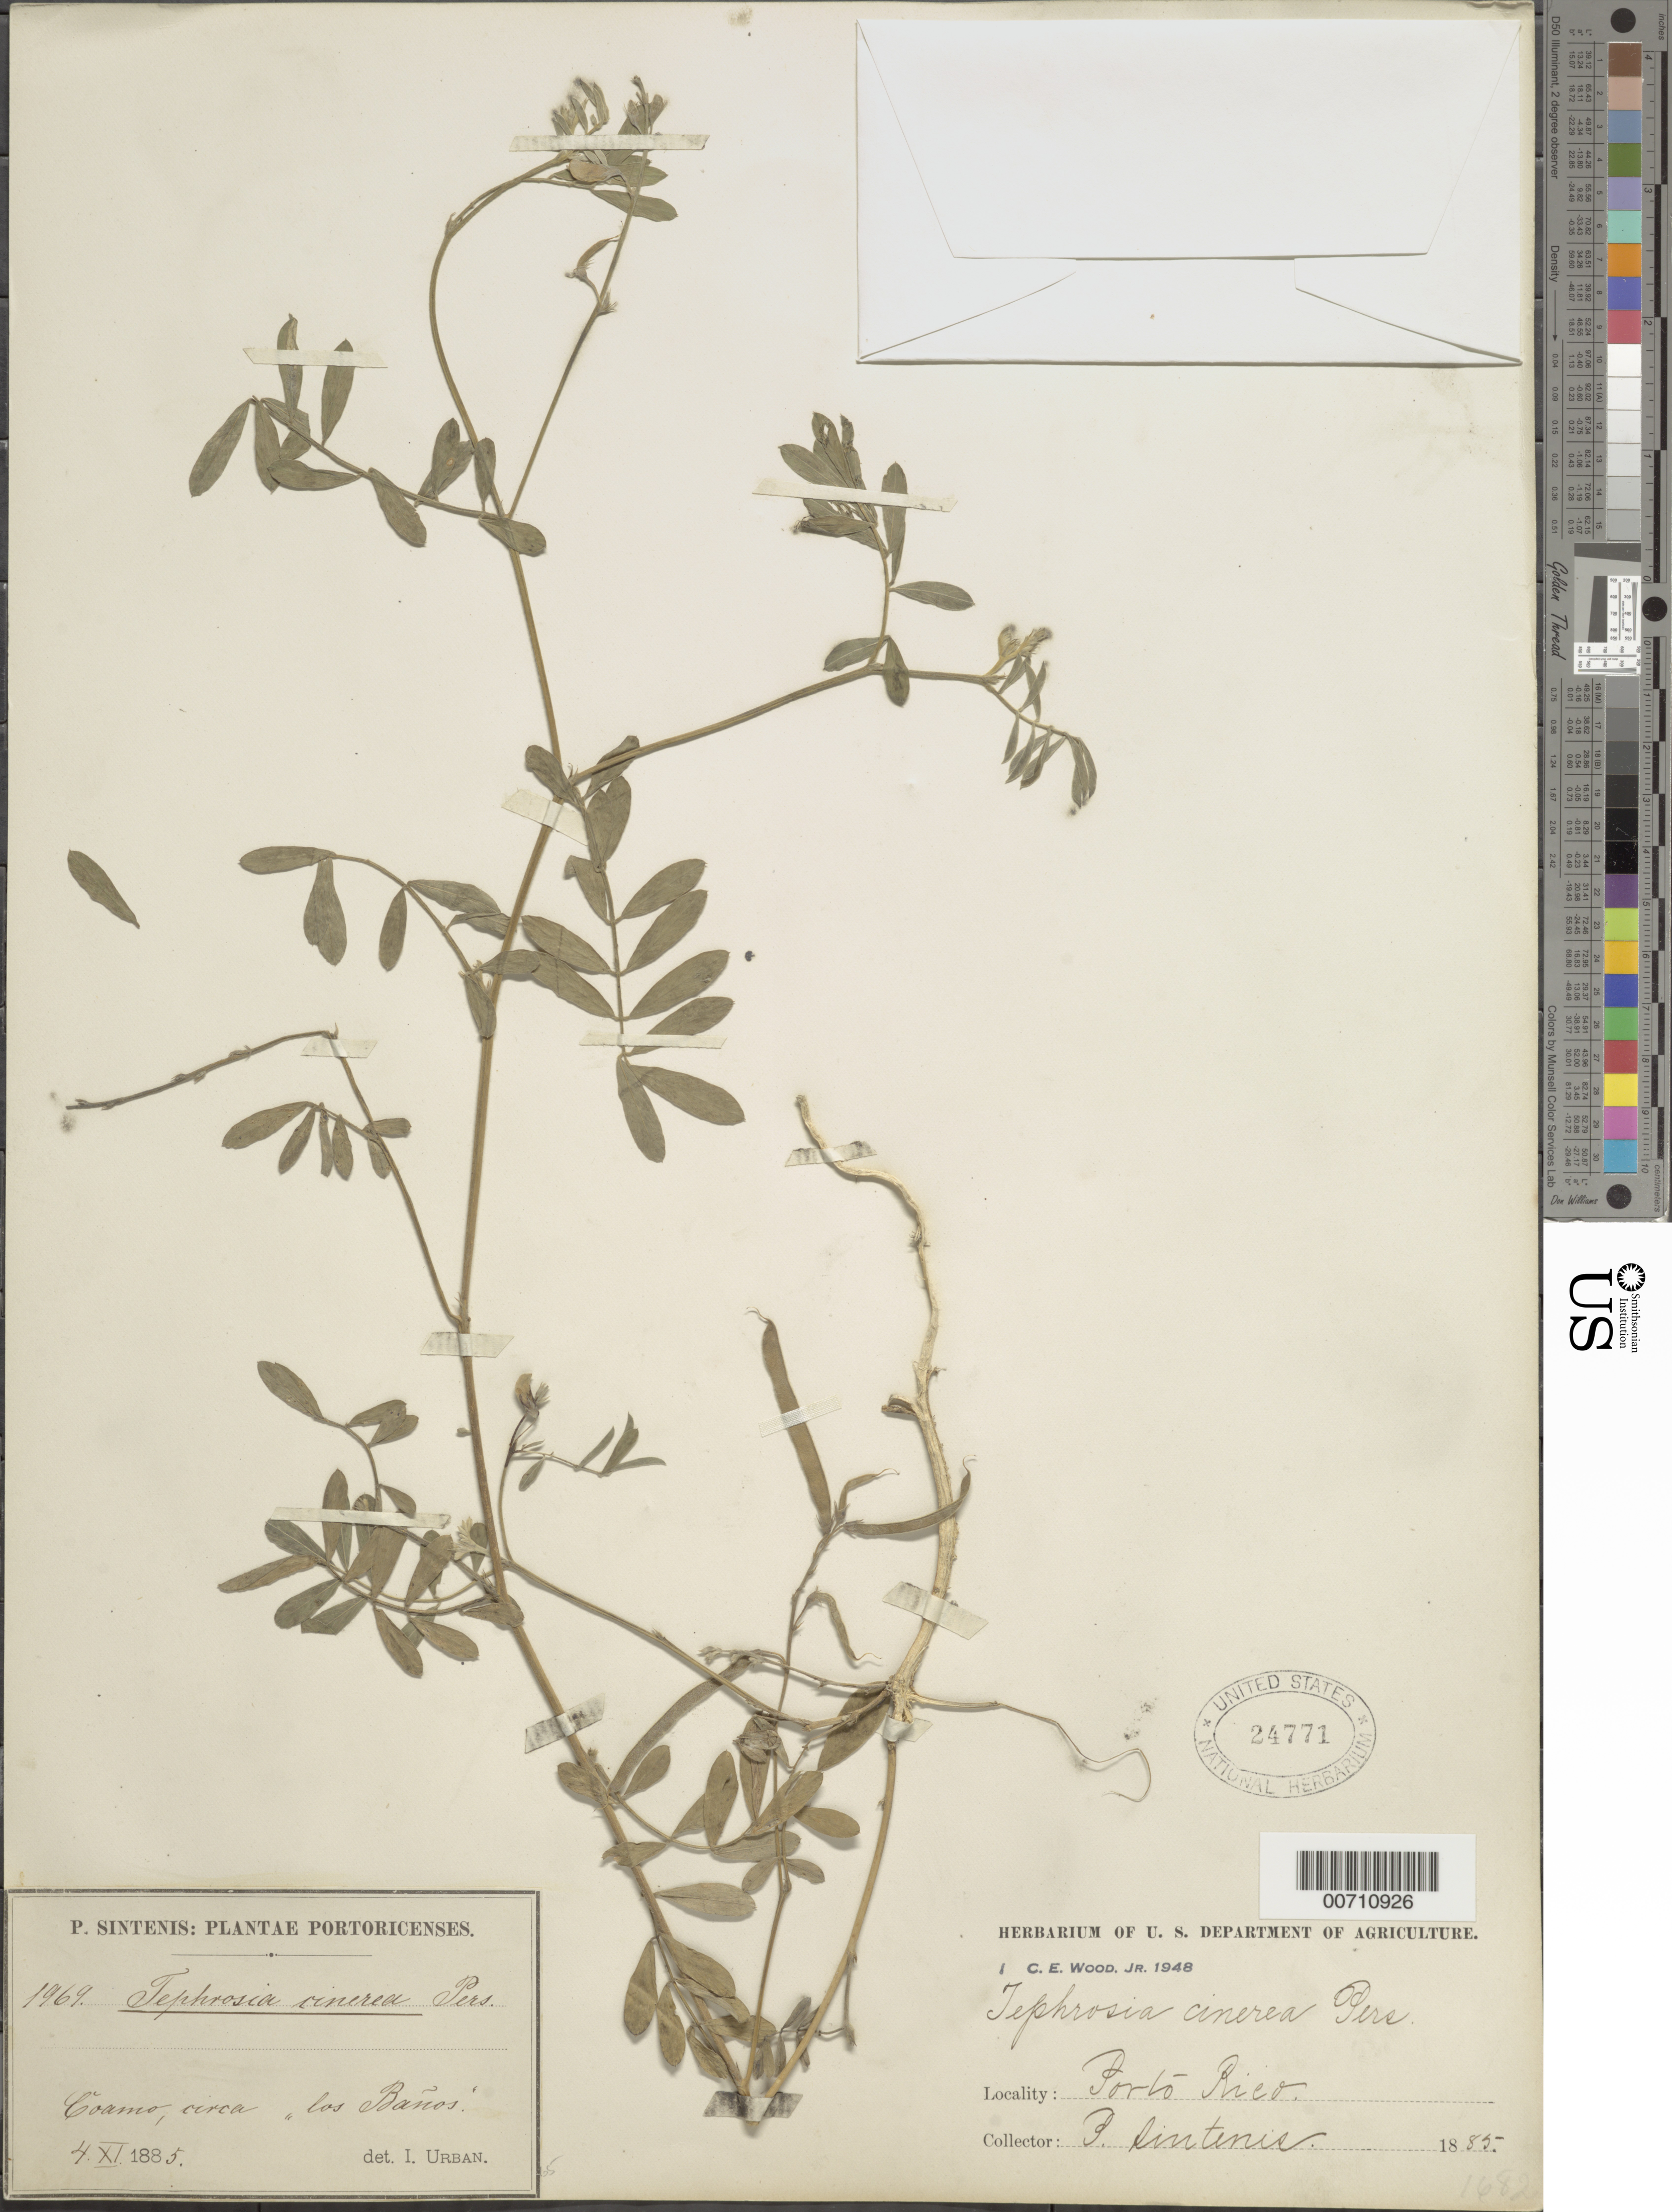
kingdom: Plantae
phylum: Tracheophyta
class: Magnoliopsida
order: Fabales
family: Fabaceae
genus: Tephrosia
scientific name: Tephrosia cinerea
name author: (L.) Pers.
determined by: Urban, Ignatz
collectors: P. Sintenis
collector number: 1969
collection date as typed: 04 Nov 1885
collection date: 1885-11-04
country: Puerto Rico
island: Greater Antilles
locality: Coamo, circa los Banos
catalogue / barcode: US 24771